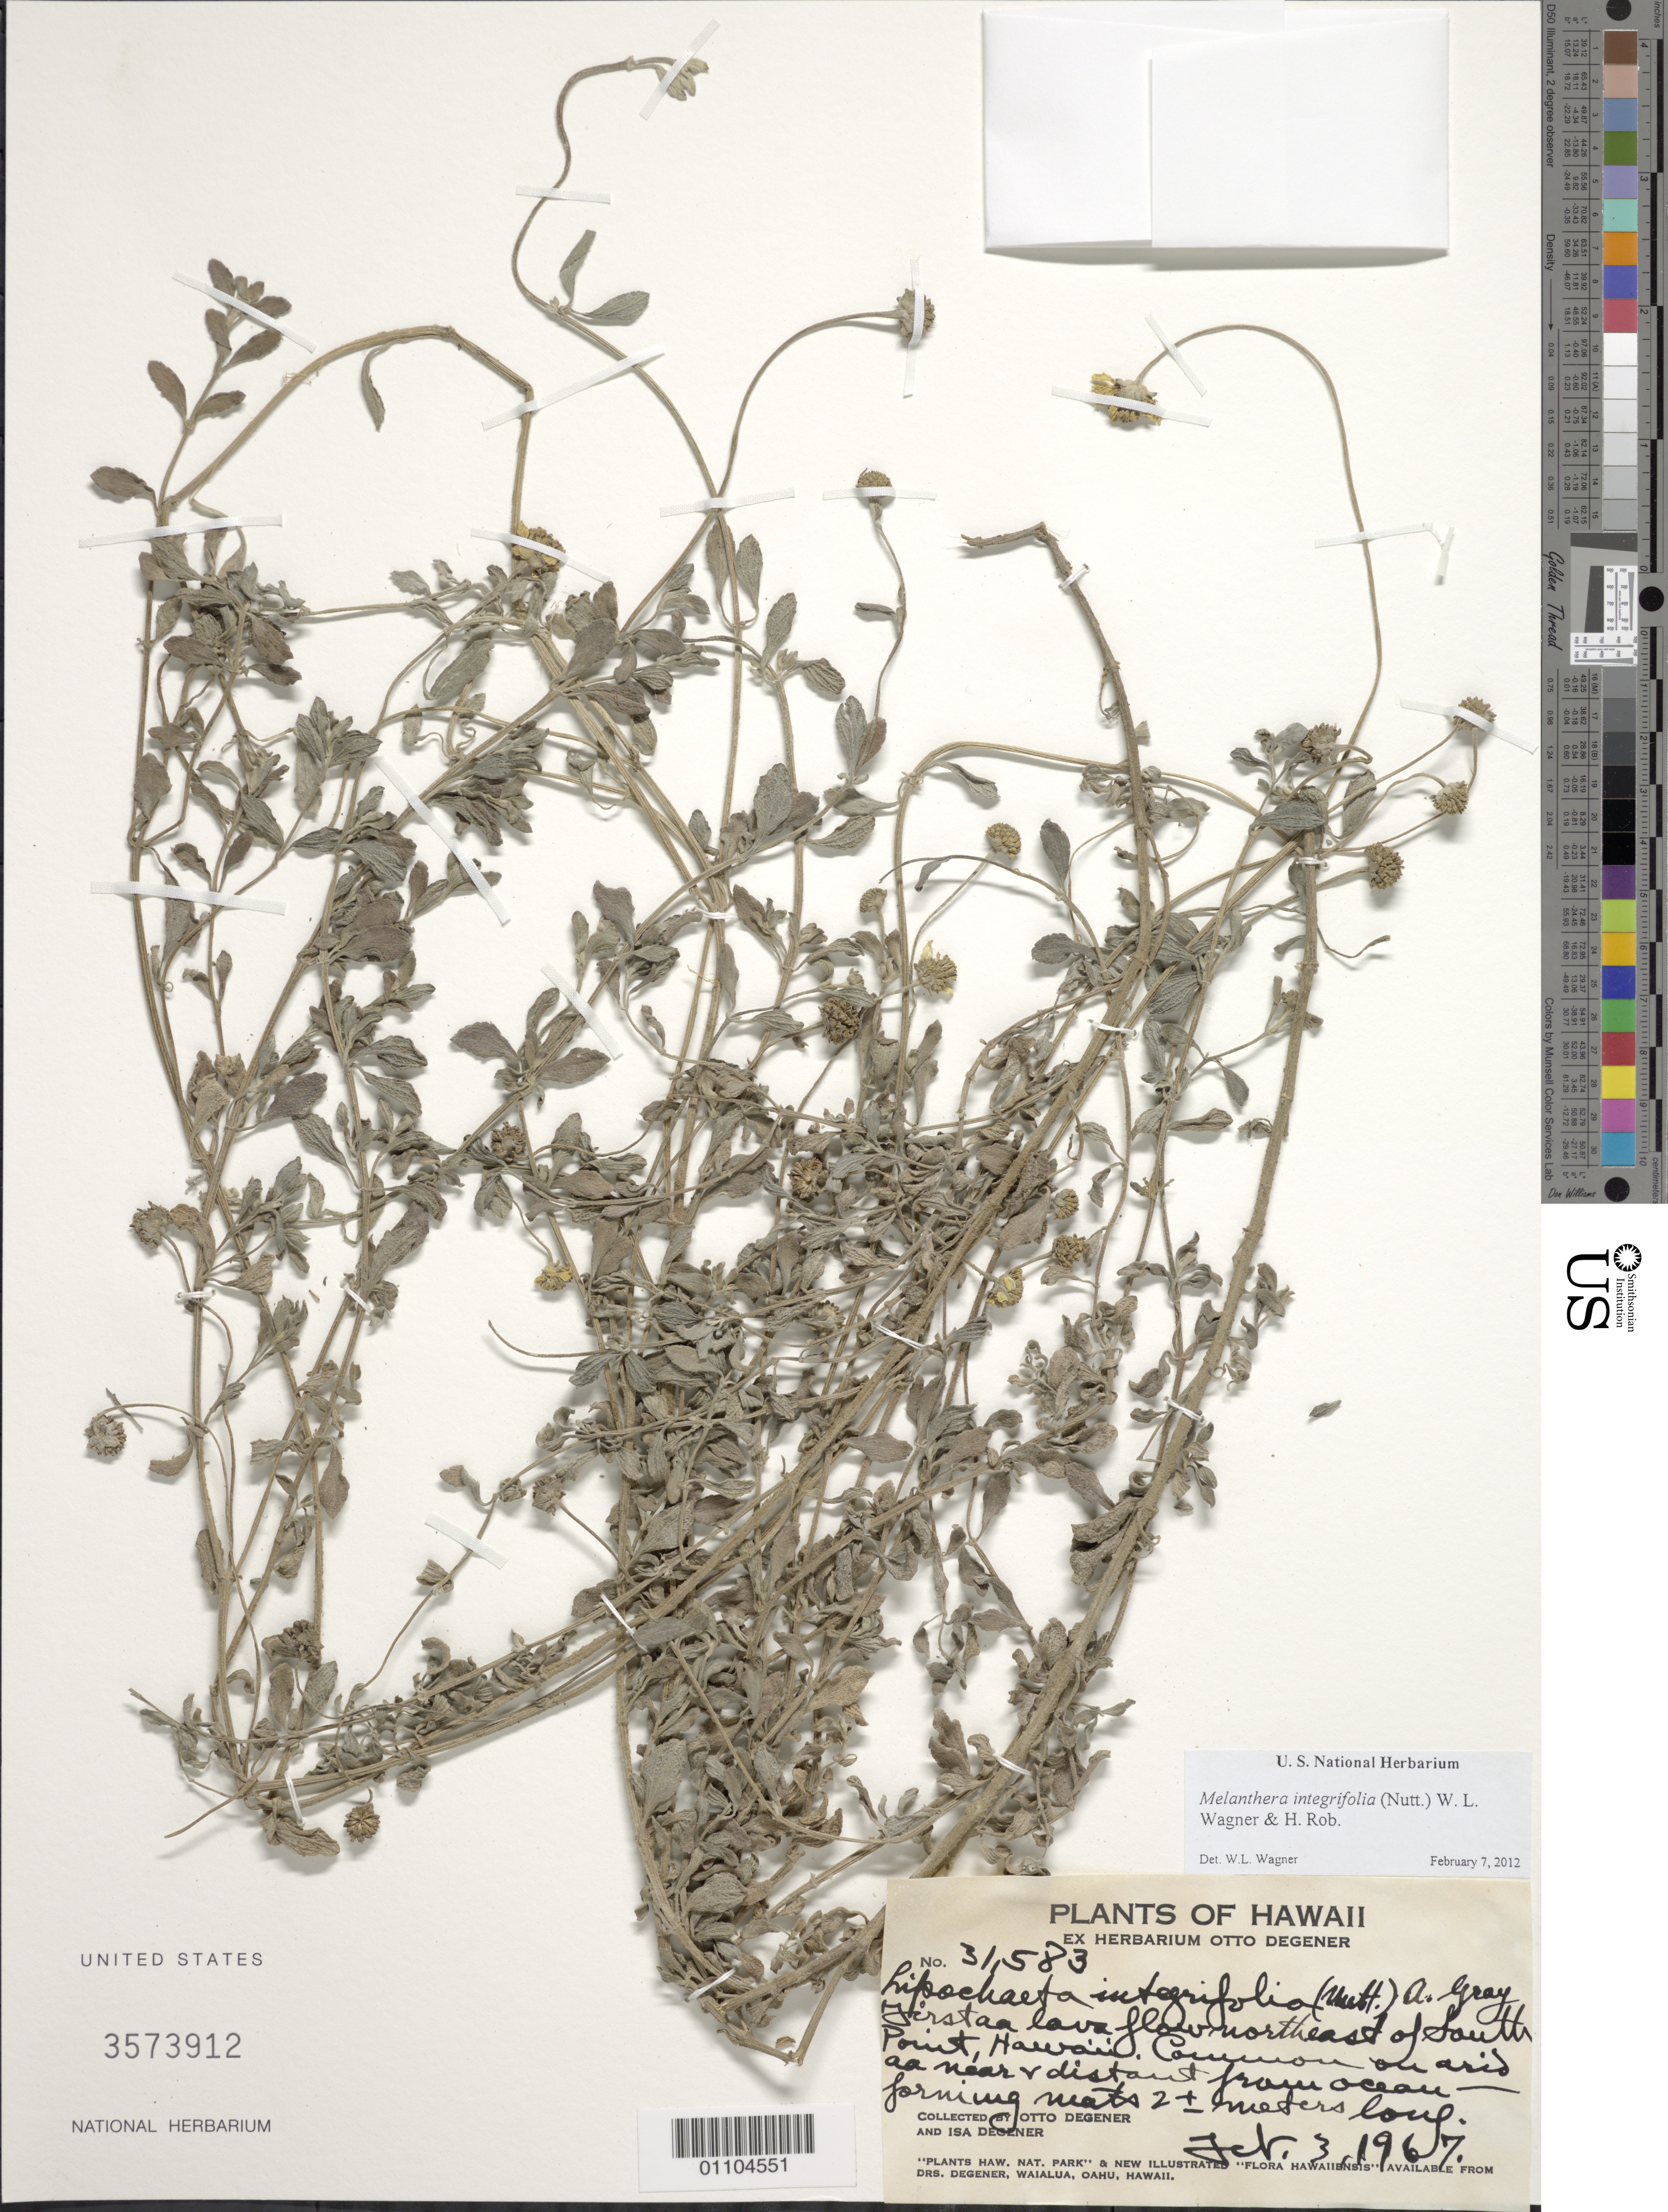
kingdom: Plantae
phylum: Tracheophyta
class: Magnoliopsida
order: Asterales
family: Asteraceae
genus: Wollastonia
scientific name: Wollastonia integrifolia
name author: (Nutt.) Orchard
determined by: Wagner, W. L., (BOT), Smithsonian Institution - National Museum of Natural History (UNITED STATES)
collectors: O. Degener & I. Degener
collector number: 31583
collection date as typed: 3 Feb 1967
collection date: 1967-02-03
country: United States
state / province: Hawaii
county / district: Hawaii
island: Hawaii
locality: Lava flow northeast of South Point.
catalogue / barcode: US 3573912